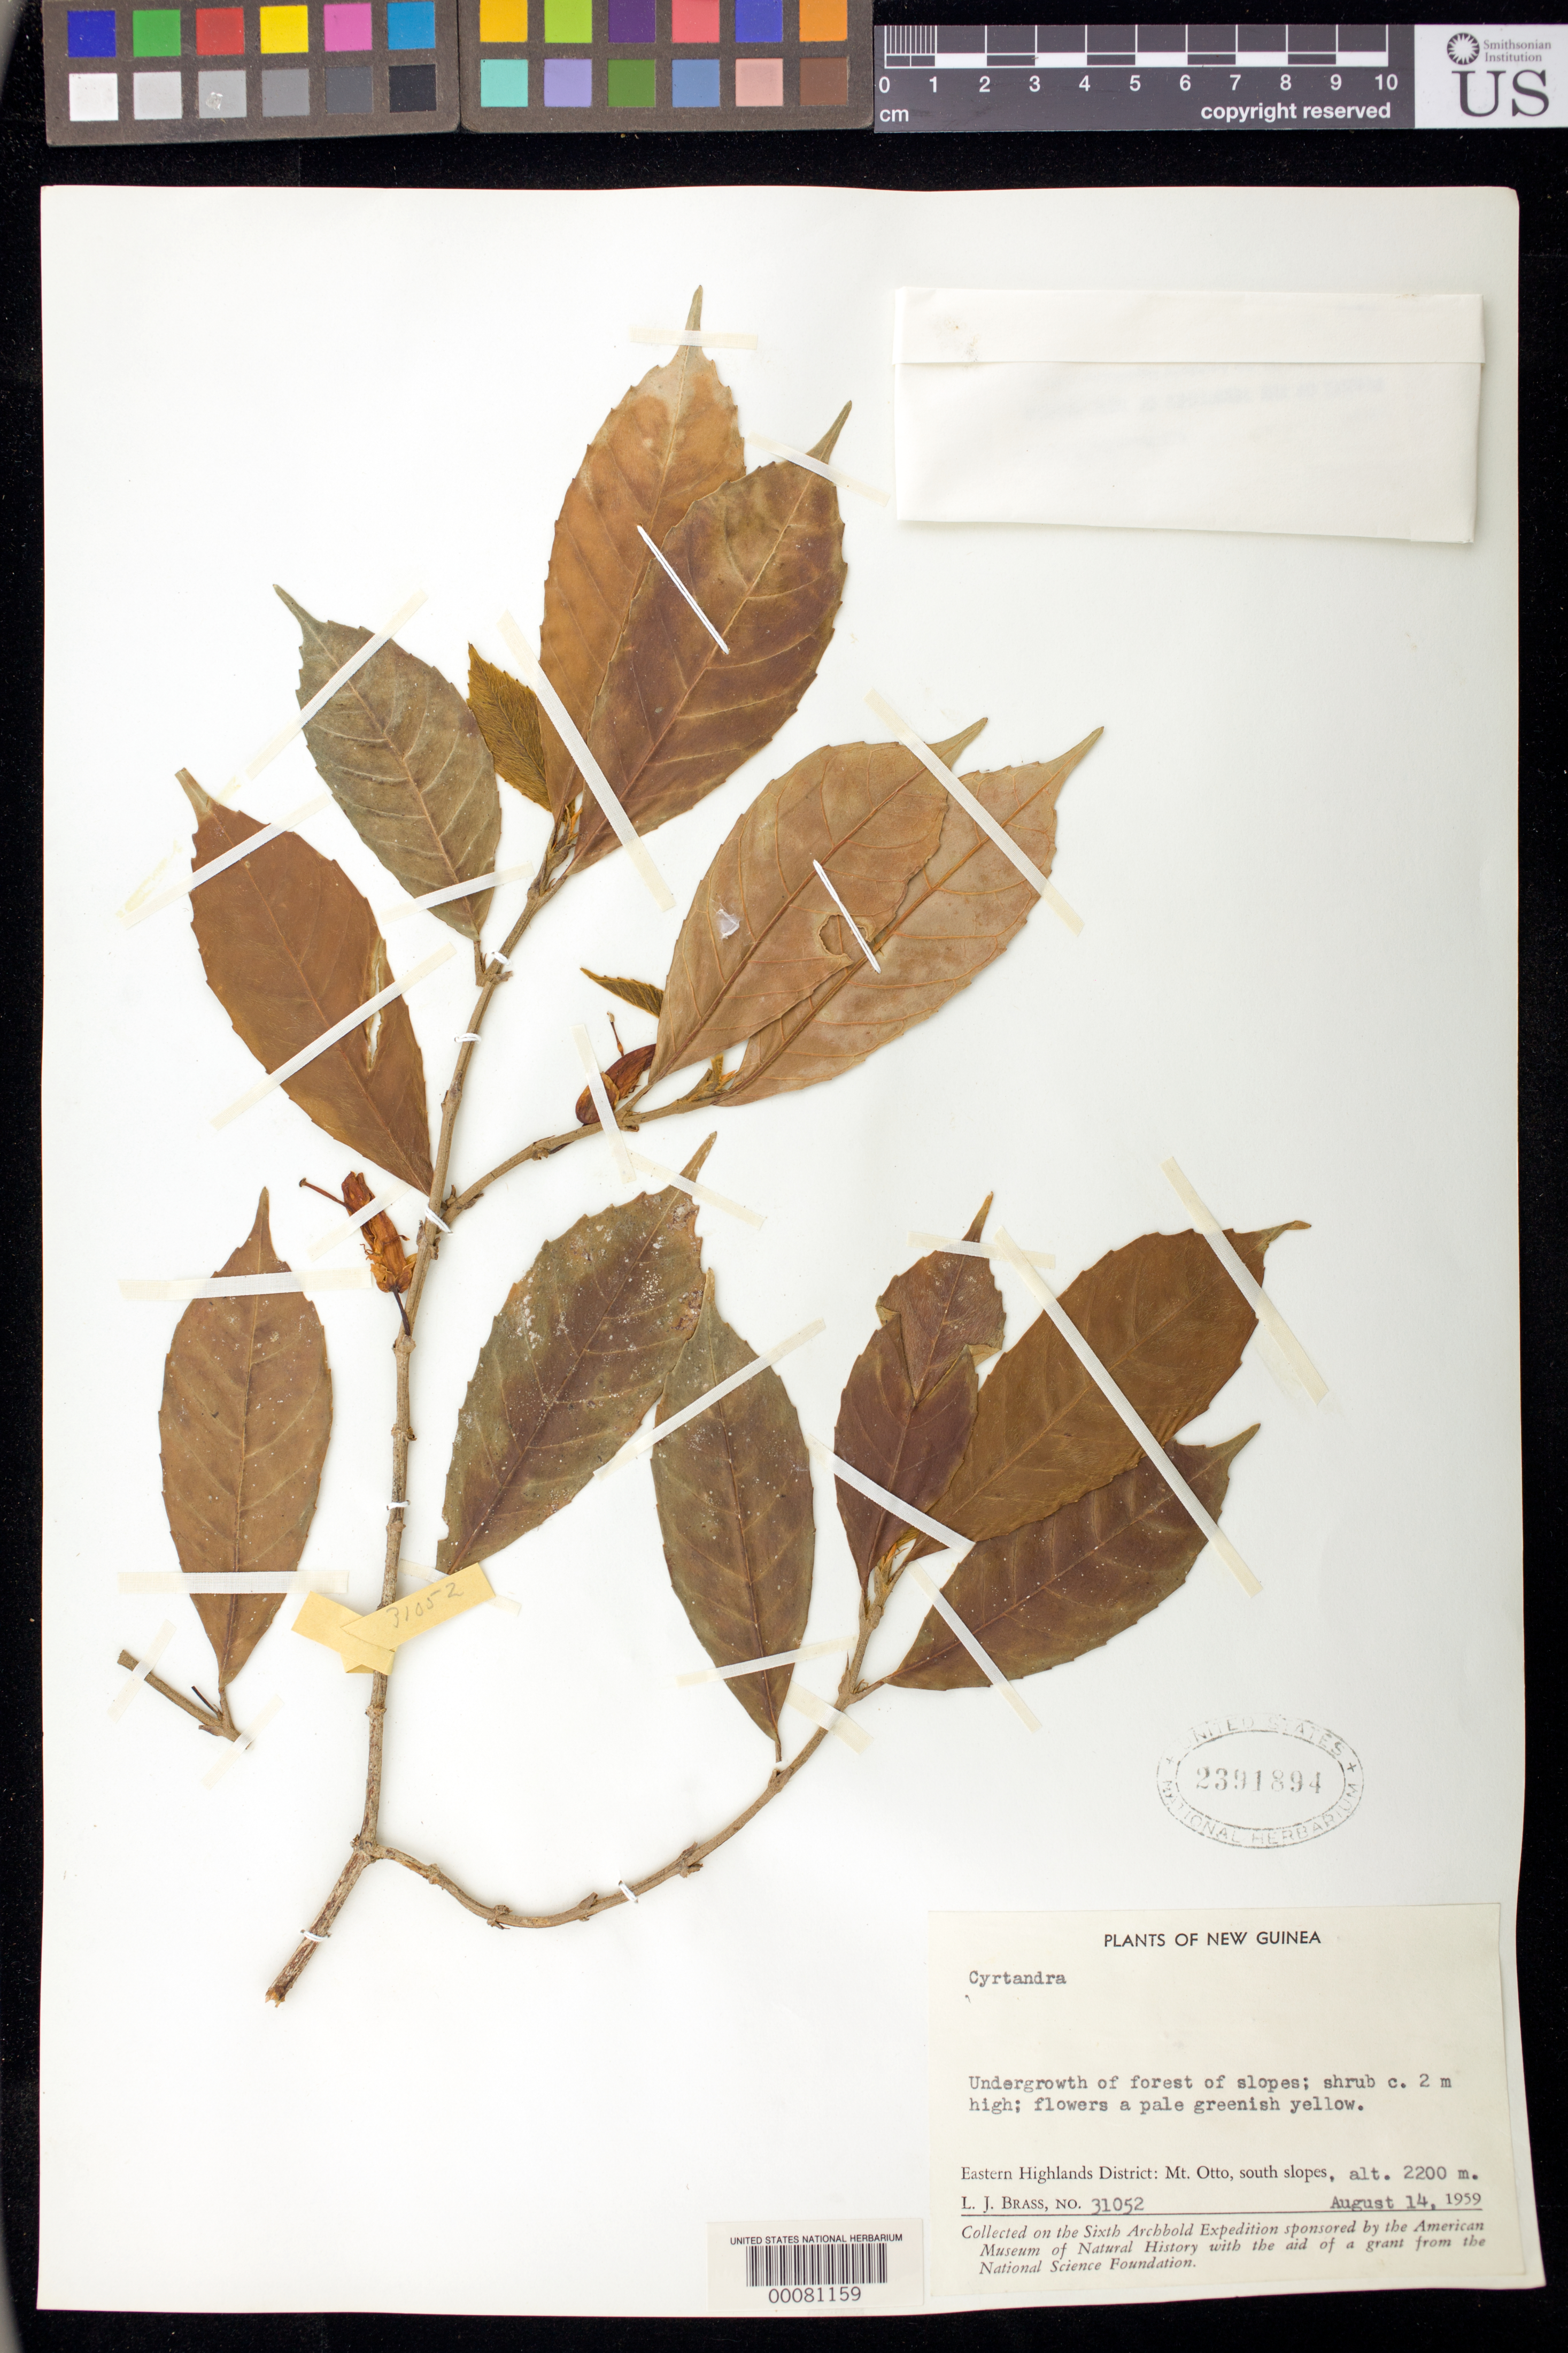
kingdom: Plantae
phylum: Tracheophyta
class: Magnoliopsida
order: Lamiales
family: Gesneriaceae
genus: Cyrtandra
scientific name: Cyrtandra sp.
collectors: L. J. Brass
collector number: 31052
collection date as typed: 14 Aug 1959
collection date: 1959-08-14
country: Papua New Guinea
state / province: Eastern Highlands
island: New Guinea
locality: Eastern highlands dist., Mt otto, south slopes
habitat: Undergrowth of forest of slopes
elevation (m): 2200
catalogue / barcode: US 2391894